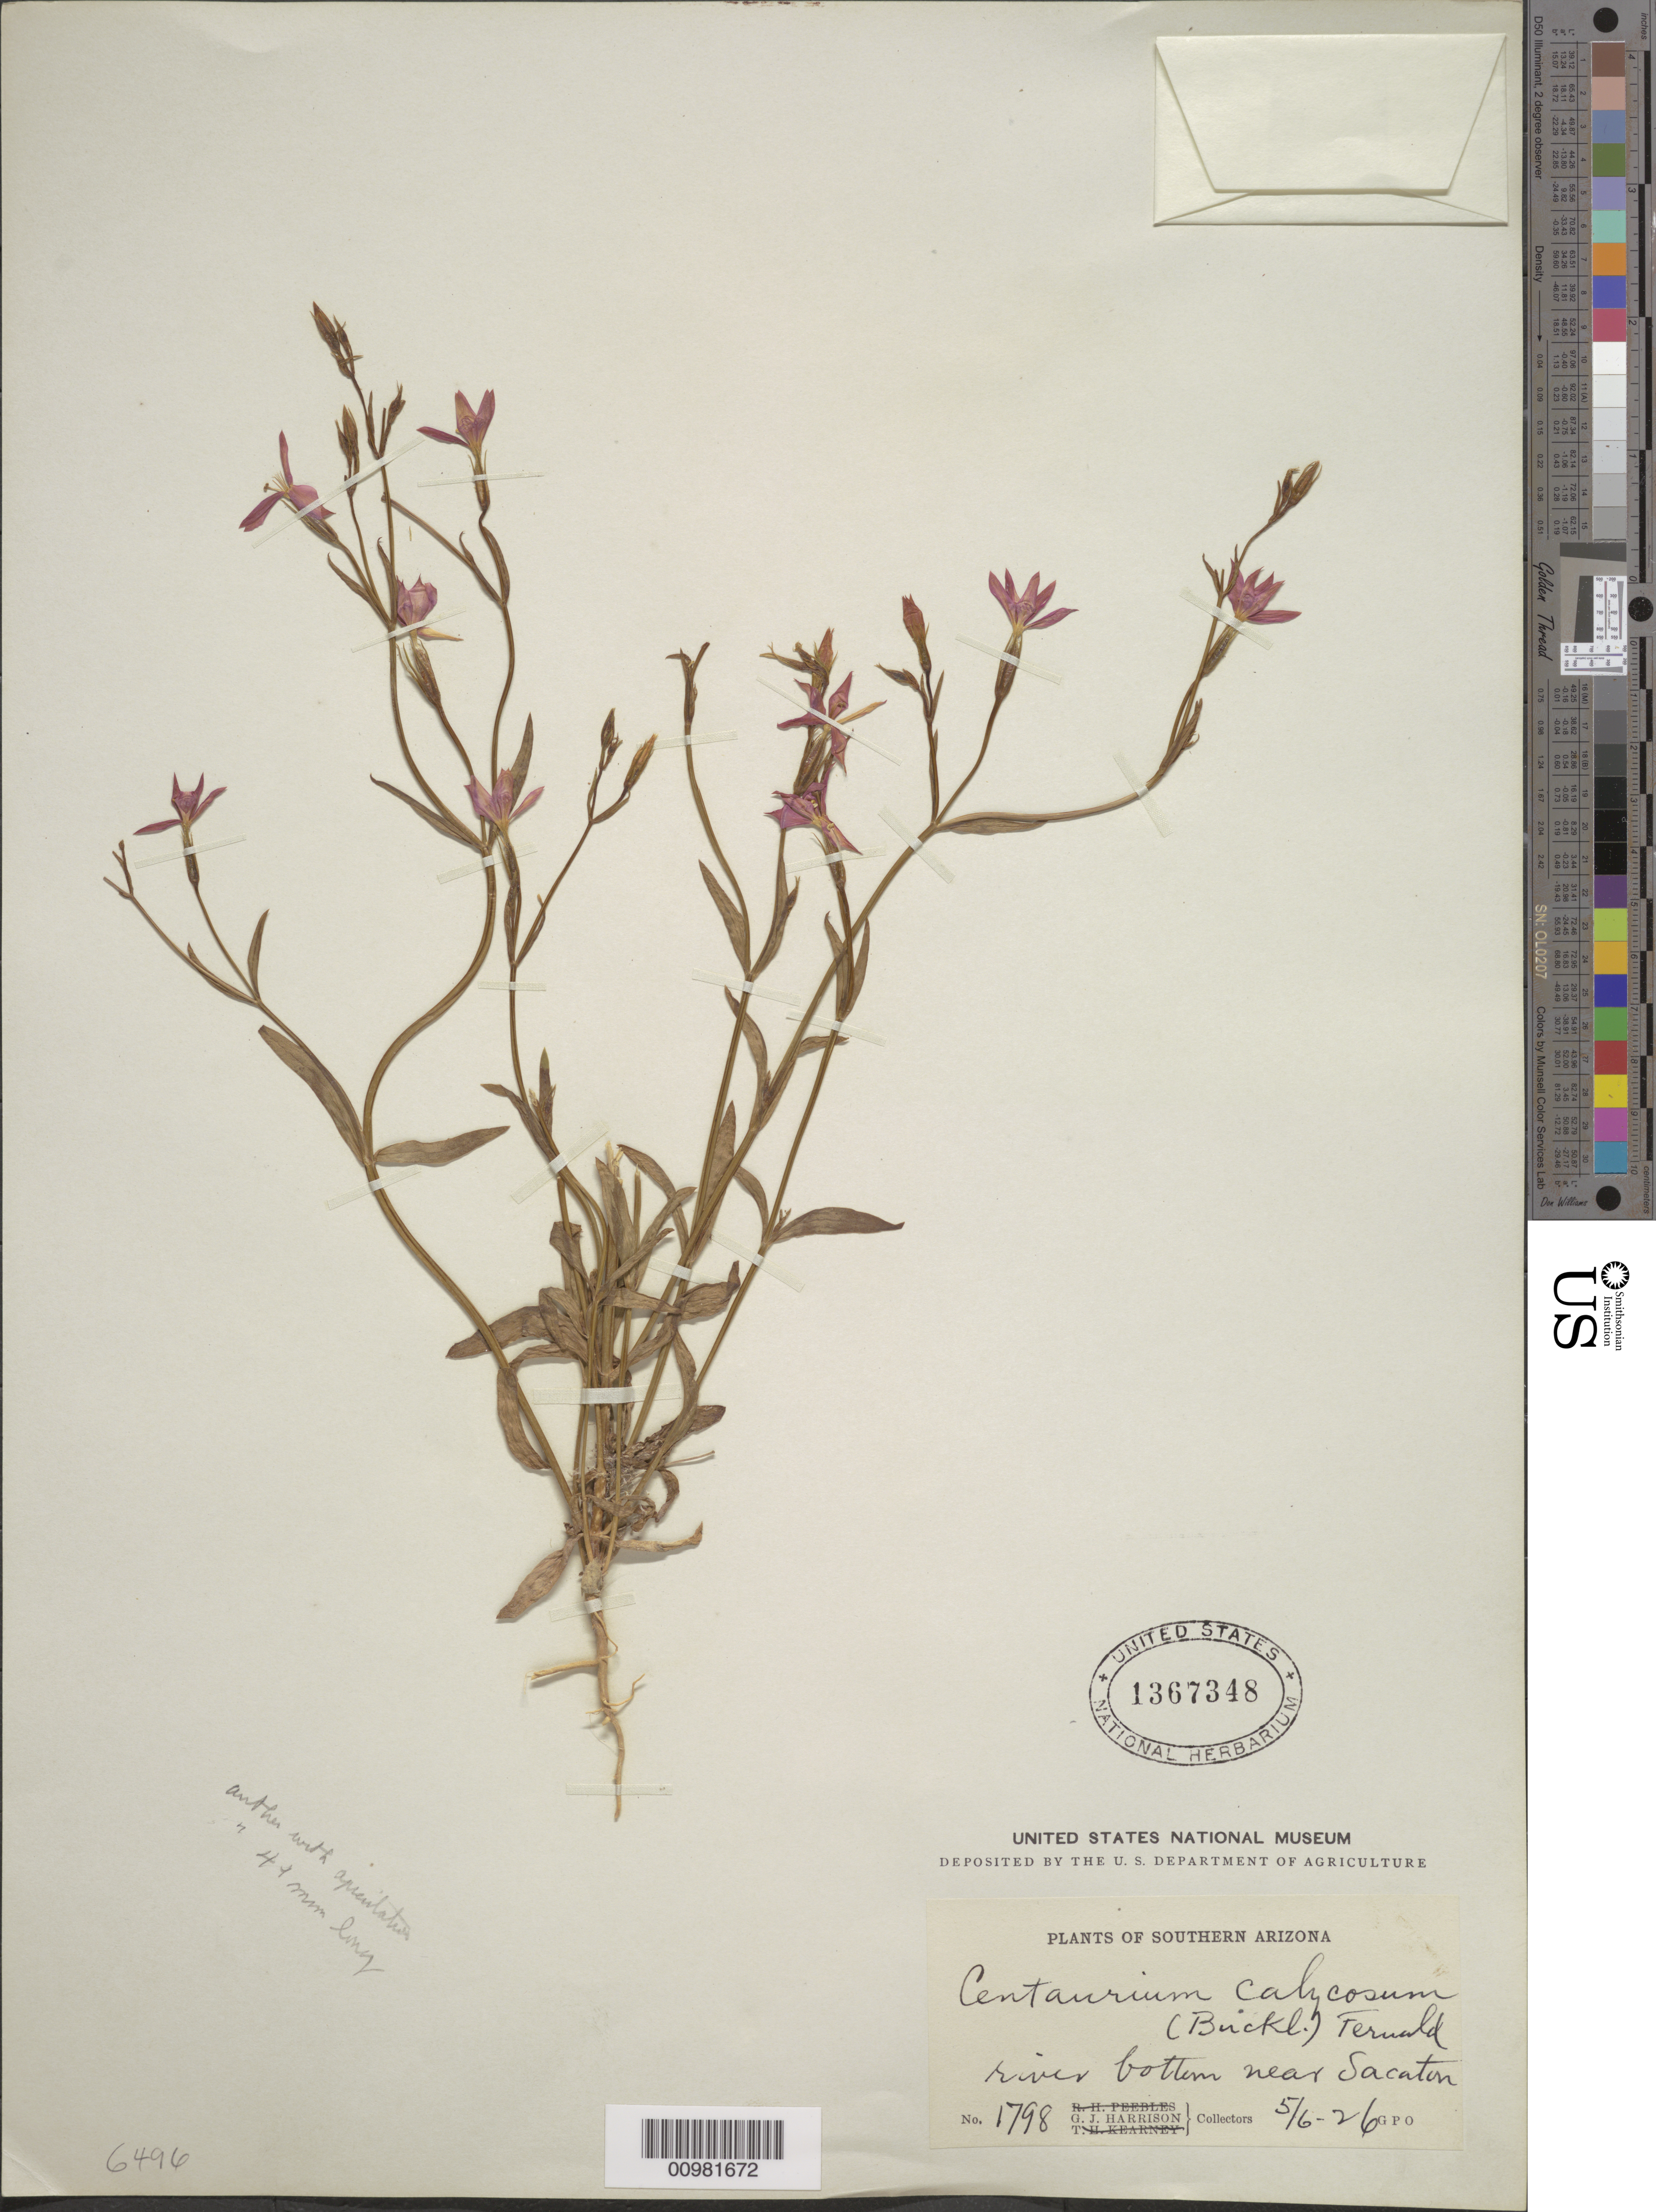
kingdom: Plantae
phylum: Tracheophyta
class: Magnoliopsida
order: Gentianales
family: Gentianaceae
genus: Centaurium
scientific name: Centaurium calycosum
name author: (Buckley) Buckley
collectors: G. J. Harrison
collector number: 1798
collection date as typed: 06 May 1926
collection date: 1926-05-06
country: United States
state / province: Arizona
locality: River bottom near Sacaton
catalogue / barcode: US 1367348